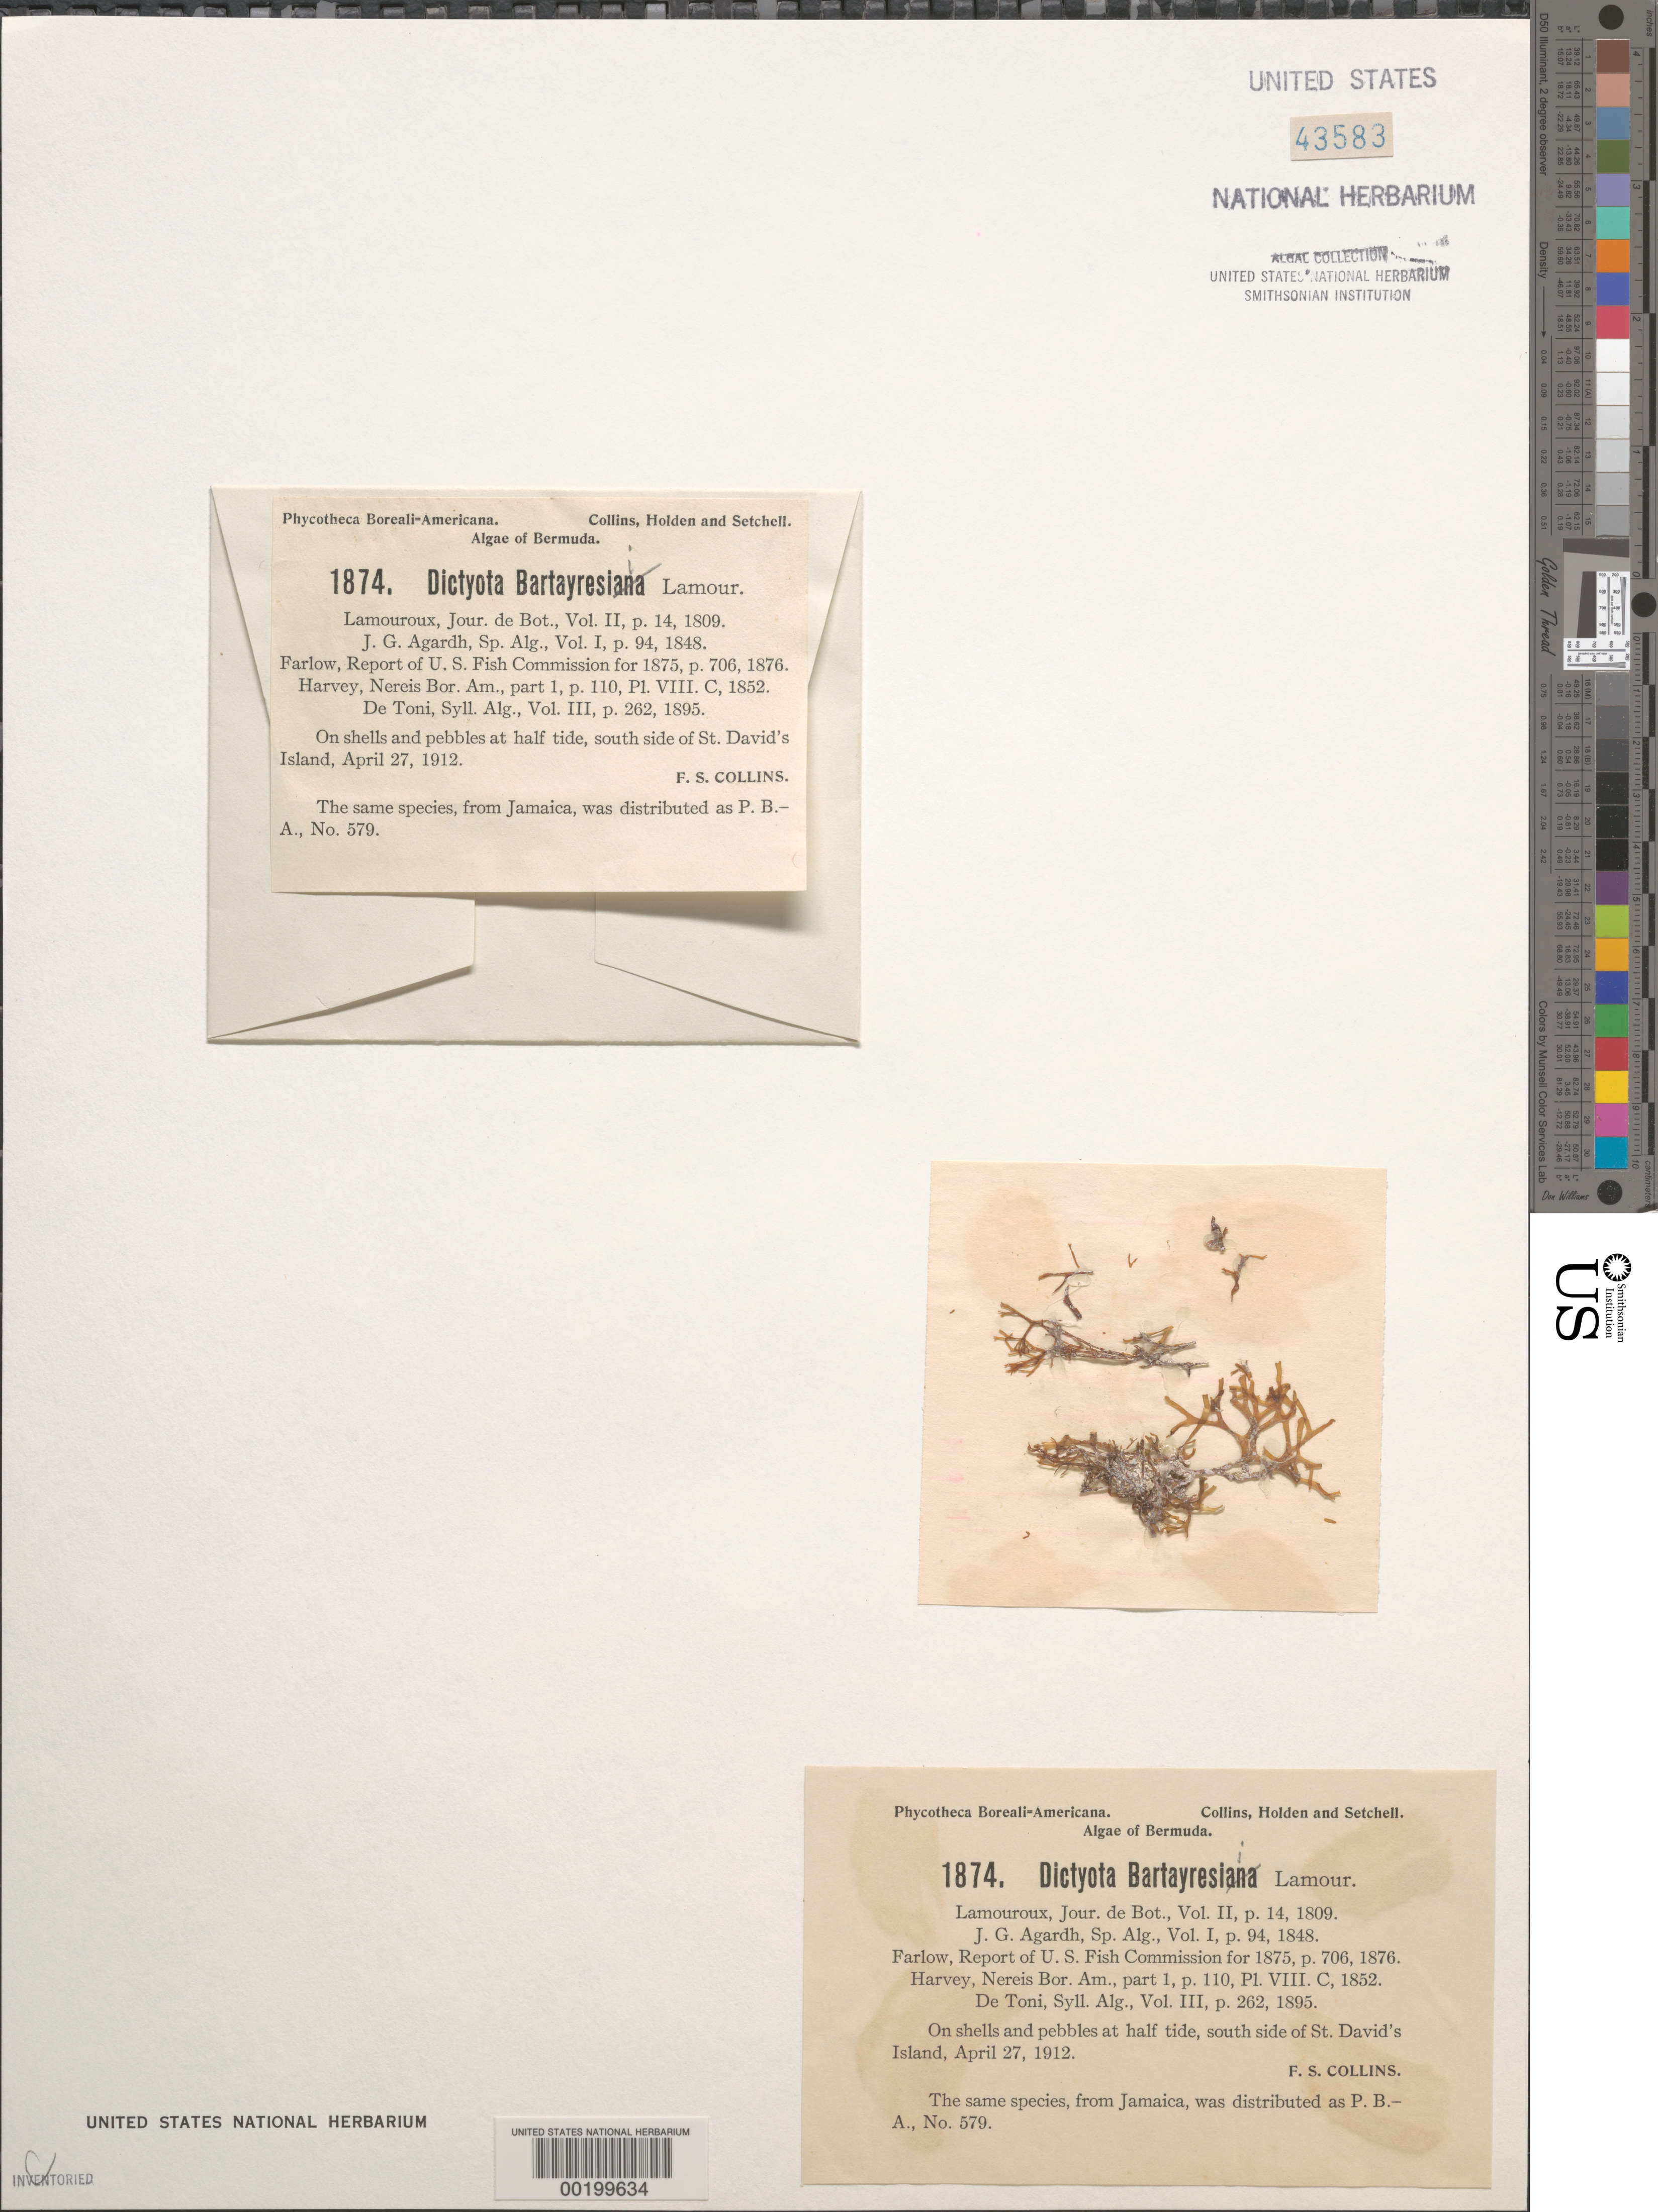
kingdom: Chromista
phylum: Ochrophyta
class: Phaeophyceae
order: Dictyotales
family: Dictyotaceae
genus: Dictyota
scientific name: Dictyota bartayresiana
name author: J.V.Lamouroux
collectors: F. Collins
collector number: PB-A 1874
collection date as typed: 27 Apr 1912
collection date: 1912-04-27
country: Bermuda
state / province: Saint George's (parish)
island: St. David's Island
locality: South side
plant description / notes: Collins, Holden & Setchell, Phycotheca Boreali-Americana, as Dictyota bartayresiana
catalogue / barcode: US 43583